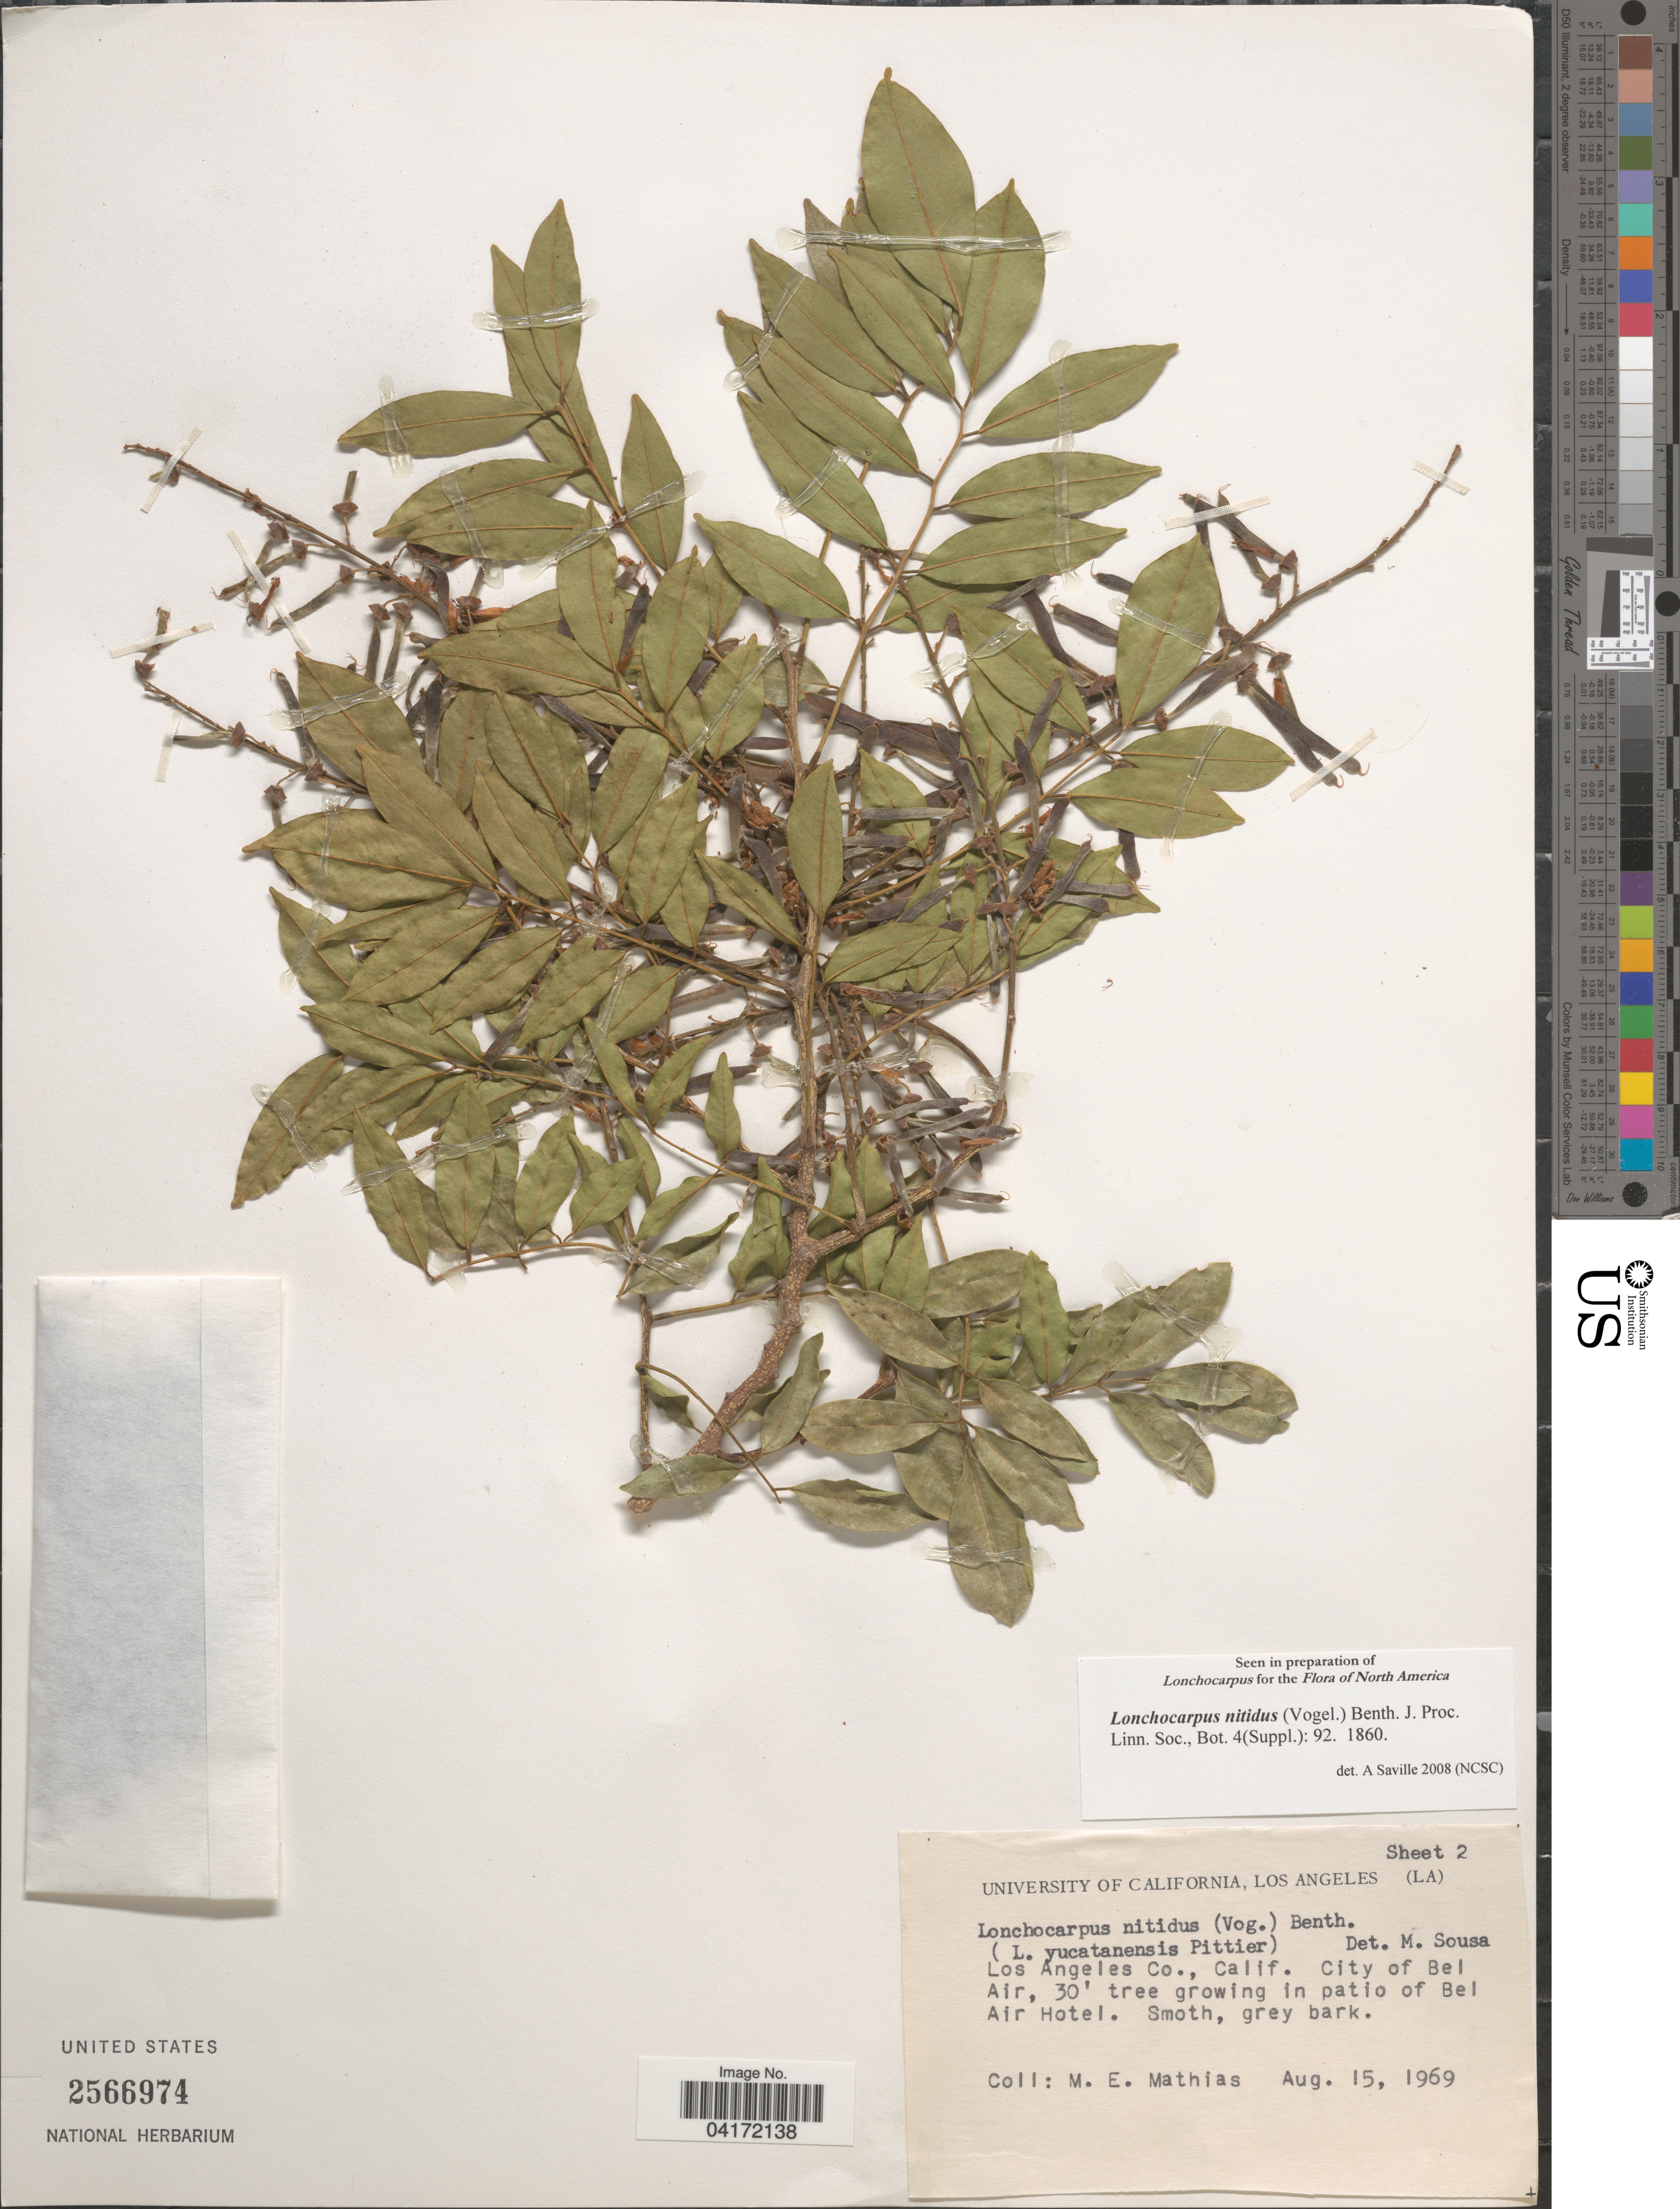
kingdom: Plantae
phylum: Tracheophyta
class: Magnoliopsida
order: Fabales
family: Fabaceae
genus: Lonchocarpus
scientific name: Lonchocarpus nitidus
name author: (Vogel) Benth.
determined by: Saville, A.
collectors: M. E. Mathias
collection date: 1969-08-15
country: United States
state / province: California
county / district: Los Angeles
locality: Los Angeles Co. City of Bel Air, 30' tree growing in patio of Bel Air Hotel.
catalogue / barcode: US 2566974